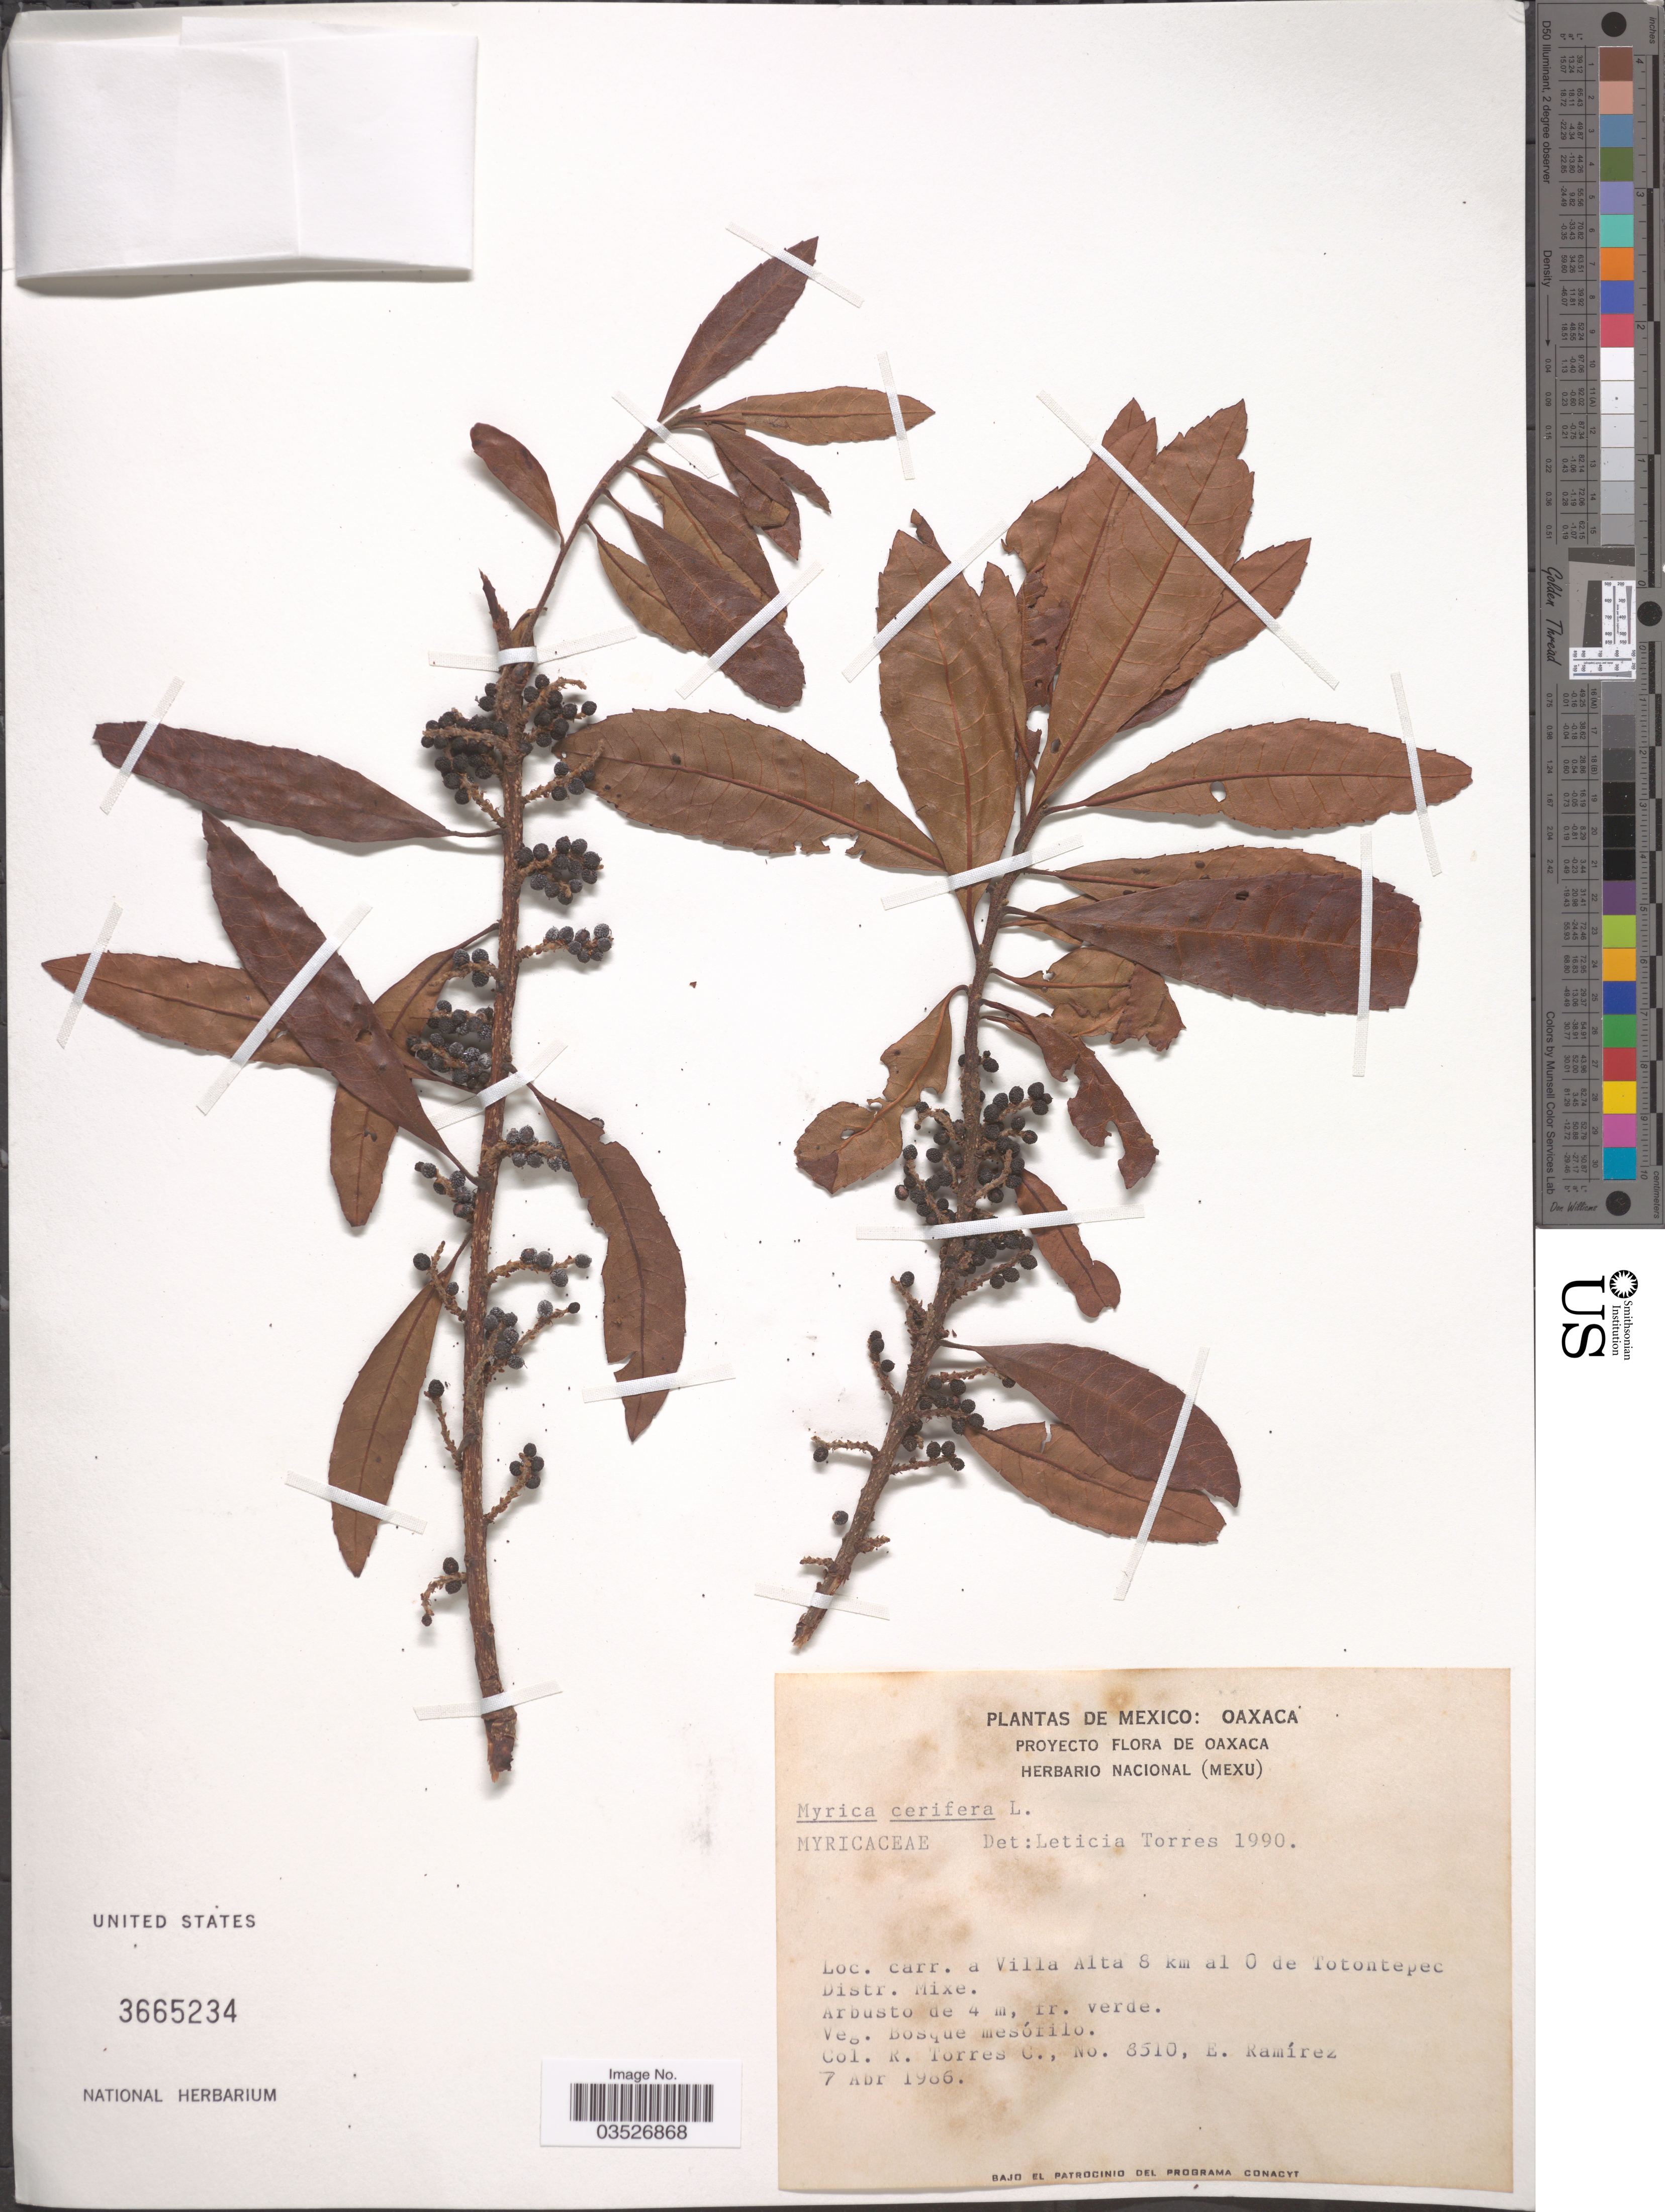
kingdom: Plantae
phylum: Tracheophyta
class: Magnoliopsida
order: Fagales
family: Myricaceae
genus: Morella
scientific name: Morella cerifera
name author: (L.) Small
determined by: Strong, M. T., (US), Smithsonian Institution - National Museum of Natural History (UNITED STATES)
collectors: R. Torres C. & E. Ramírez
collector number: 8510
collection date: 1986-04-07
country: Mexico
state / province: Oaxaca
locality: Carr. a Villa Alta 8 km al O de Totontepec. Distr. Mixe.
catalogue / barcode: US 3665234